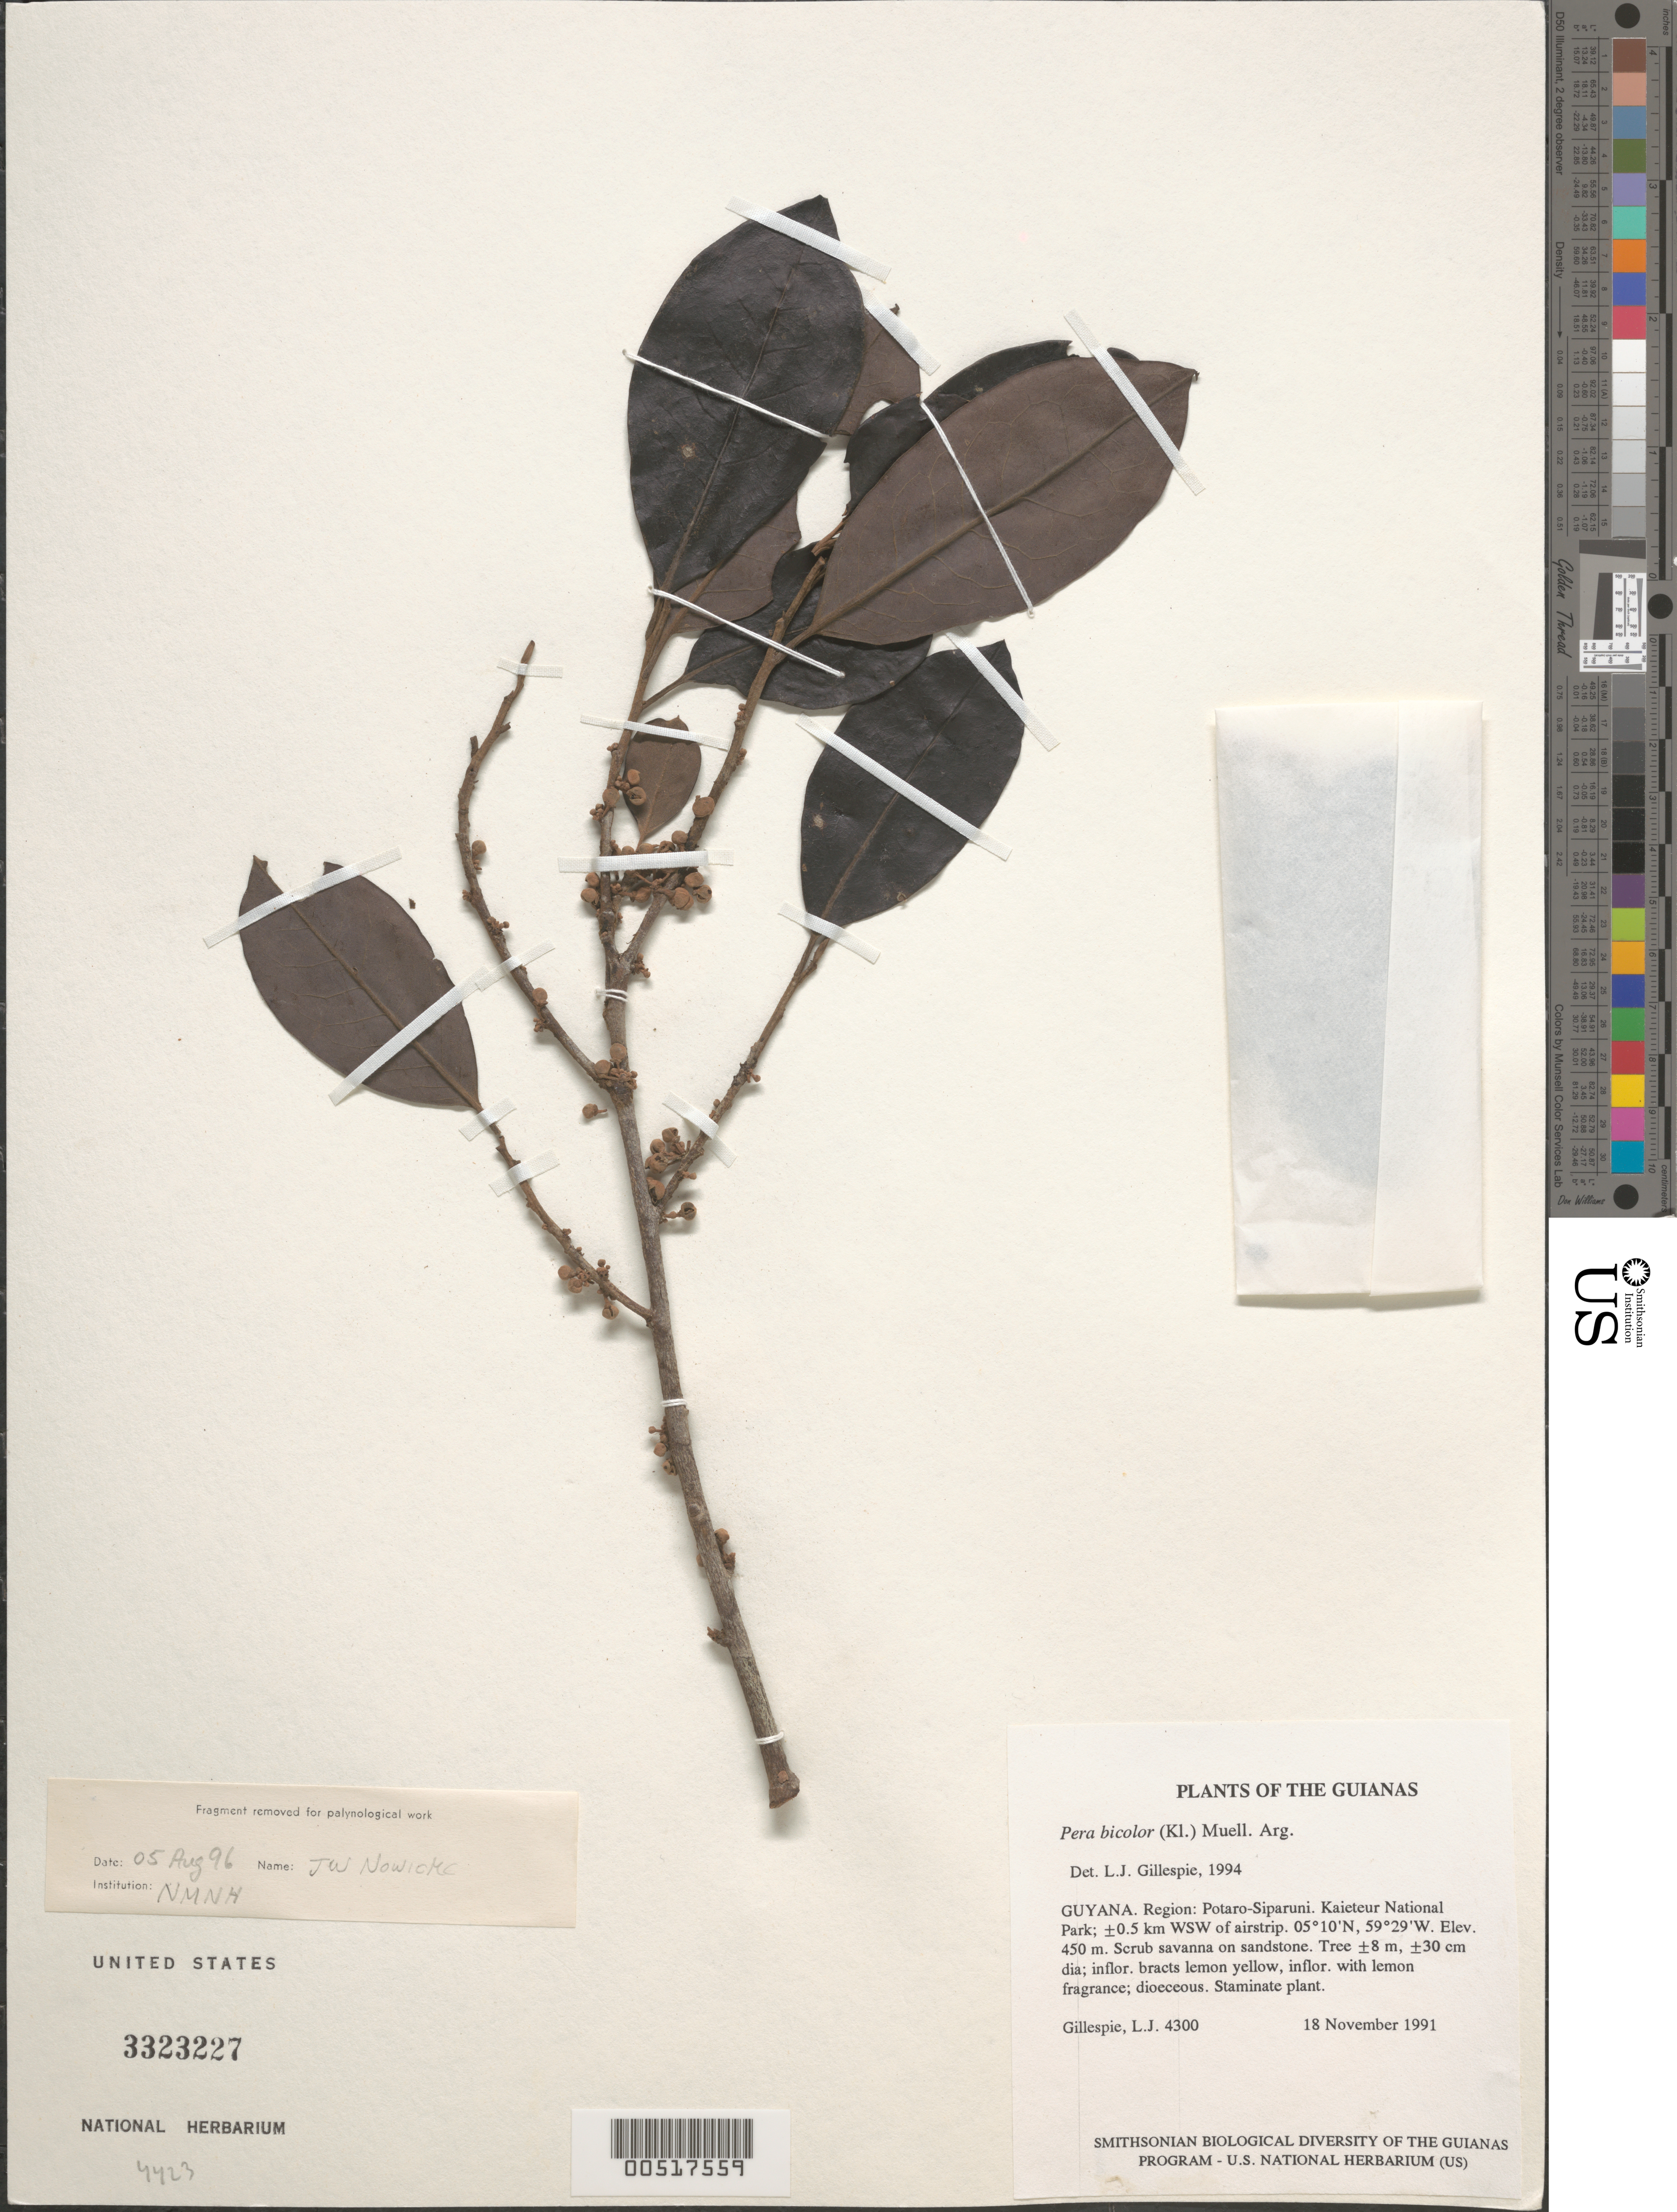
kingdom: Plantae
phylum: Tracheophyta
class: Magnoliopsida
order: Malpighiales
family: Peraceae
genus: Pera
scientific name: Pera bicolor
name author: (Klotzsch) Müll. Arg.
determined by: Gillespie, L. J.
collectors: L. J. Gillespie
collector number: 4300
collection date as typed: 18 November 1991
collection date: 1991-11-18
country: Guyana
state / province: Potaro-Siparuni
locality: Kaieteur National Park; ±0.5 km WSW of airstrip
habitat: Scrub savanna on sandstone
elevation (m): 450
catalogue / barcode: US 3323227